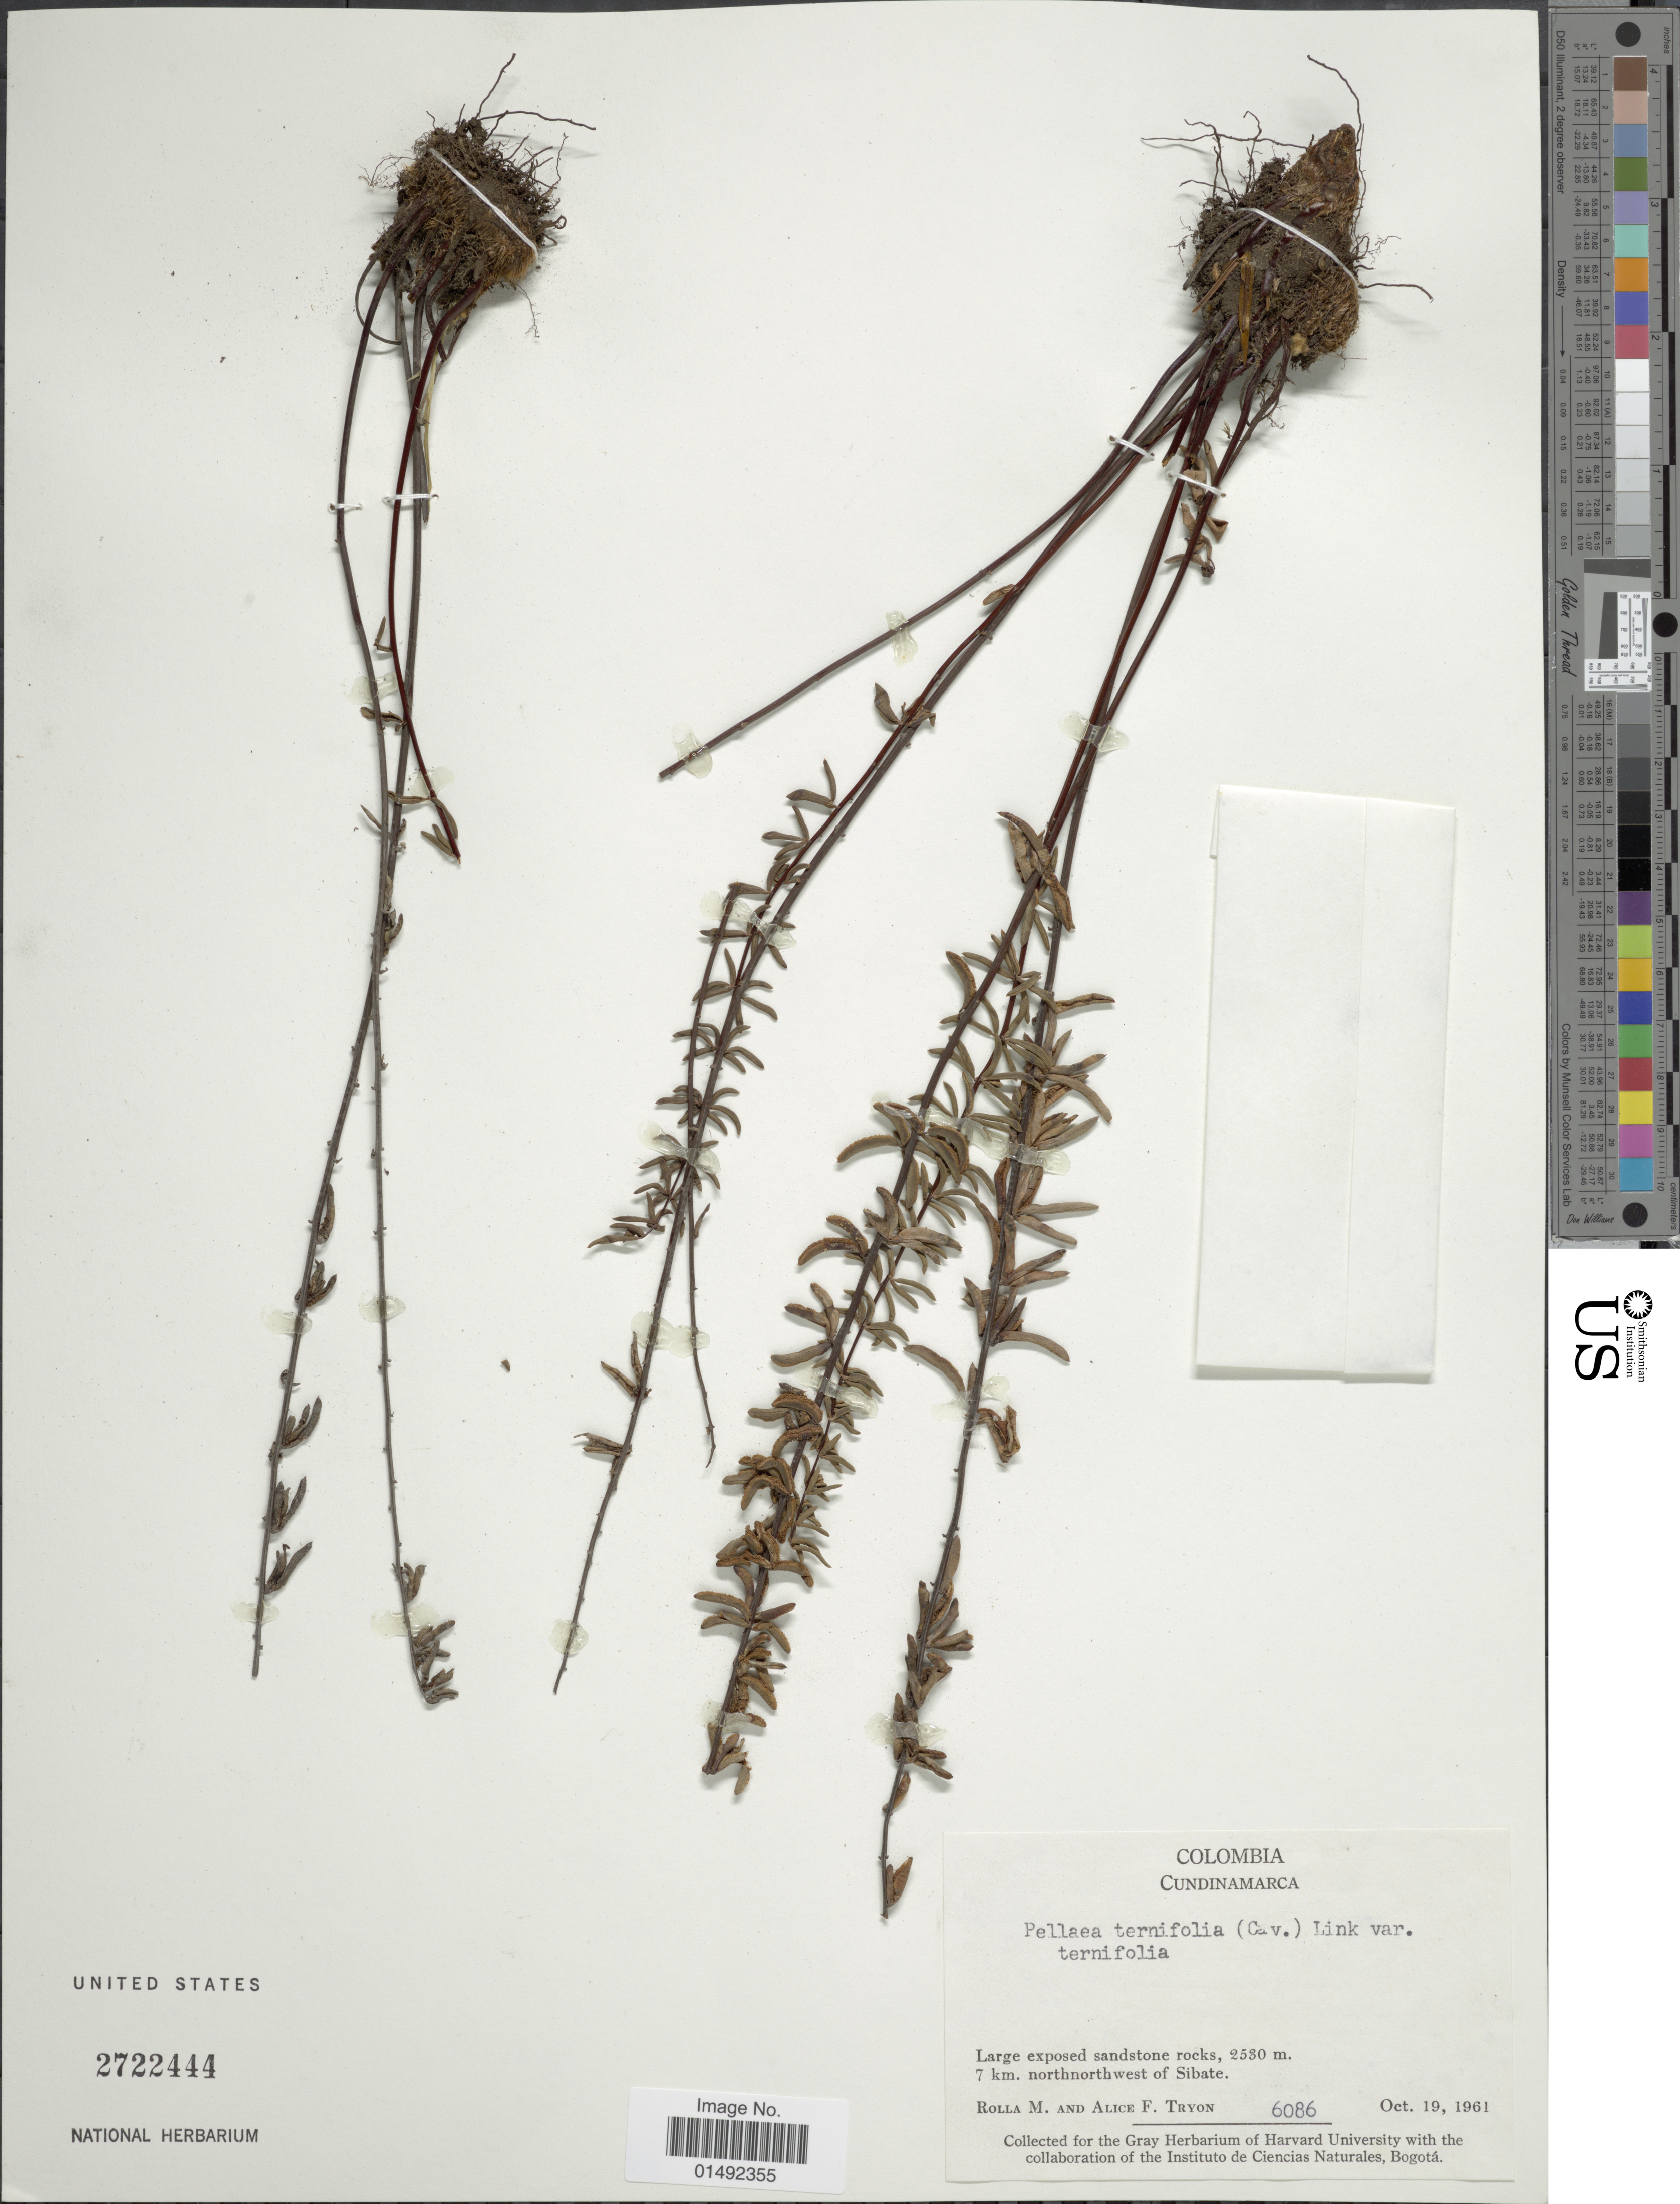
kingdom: Plantae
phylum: Tracheophyta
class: Polypodiopsida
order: Polypodiales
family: Pteridaceae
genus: Pellaea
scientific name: Pellaea ternifolia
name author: (Cav.) Link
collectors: R. M. Tryon & A. F. Tryon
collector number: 6086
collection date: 1961-10-19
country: Colombia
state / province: Cundinamarca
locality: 7 km. northnorthwest of Sibate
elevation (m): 2530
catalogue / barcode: US 2722444